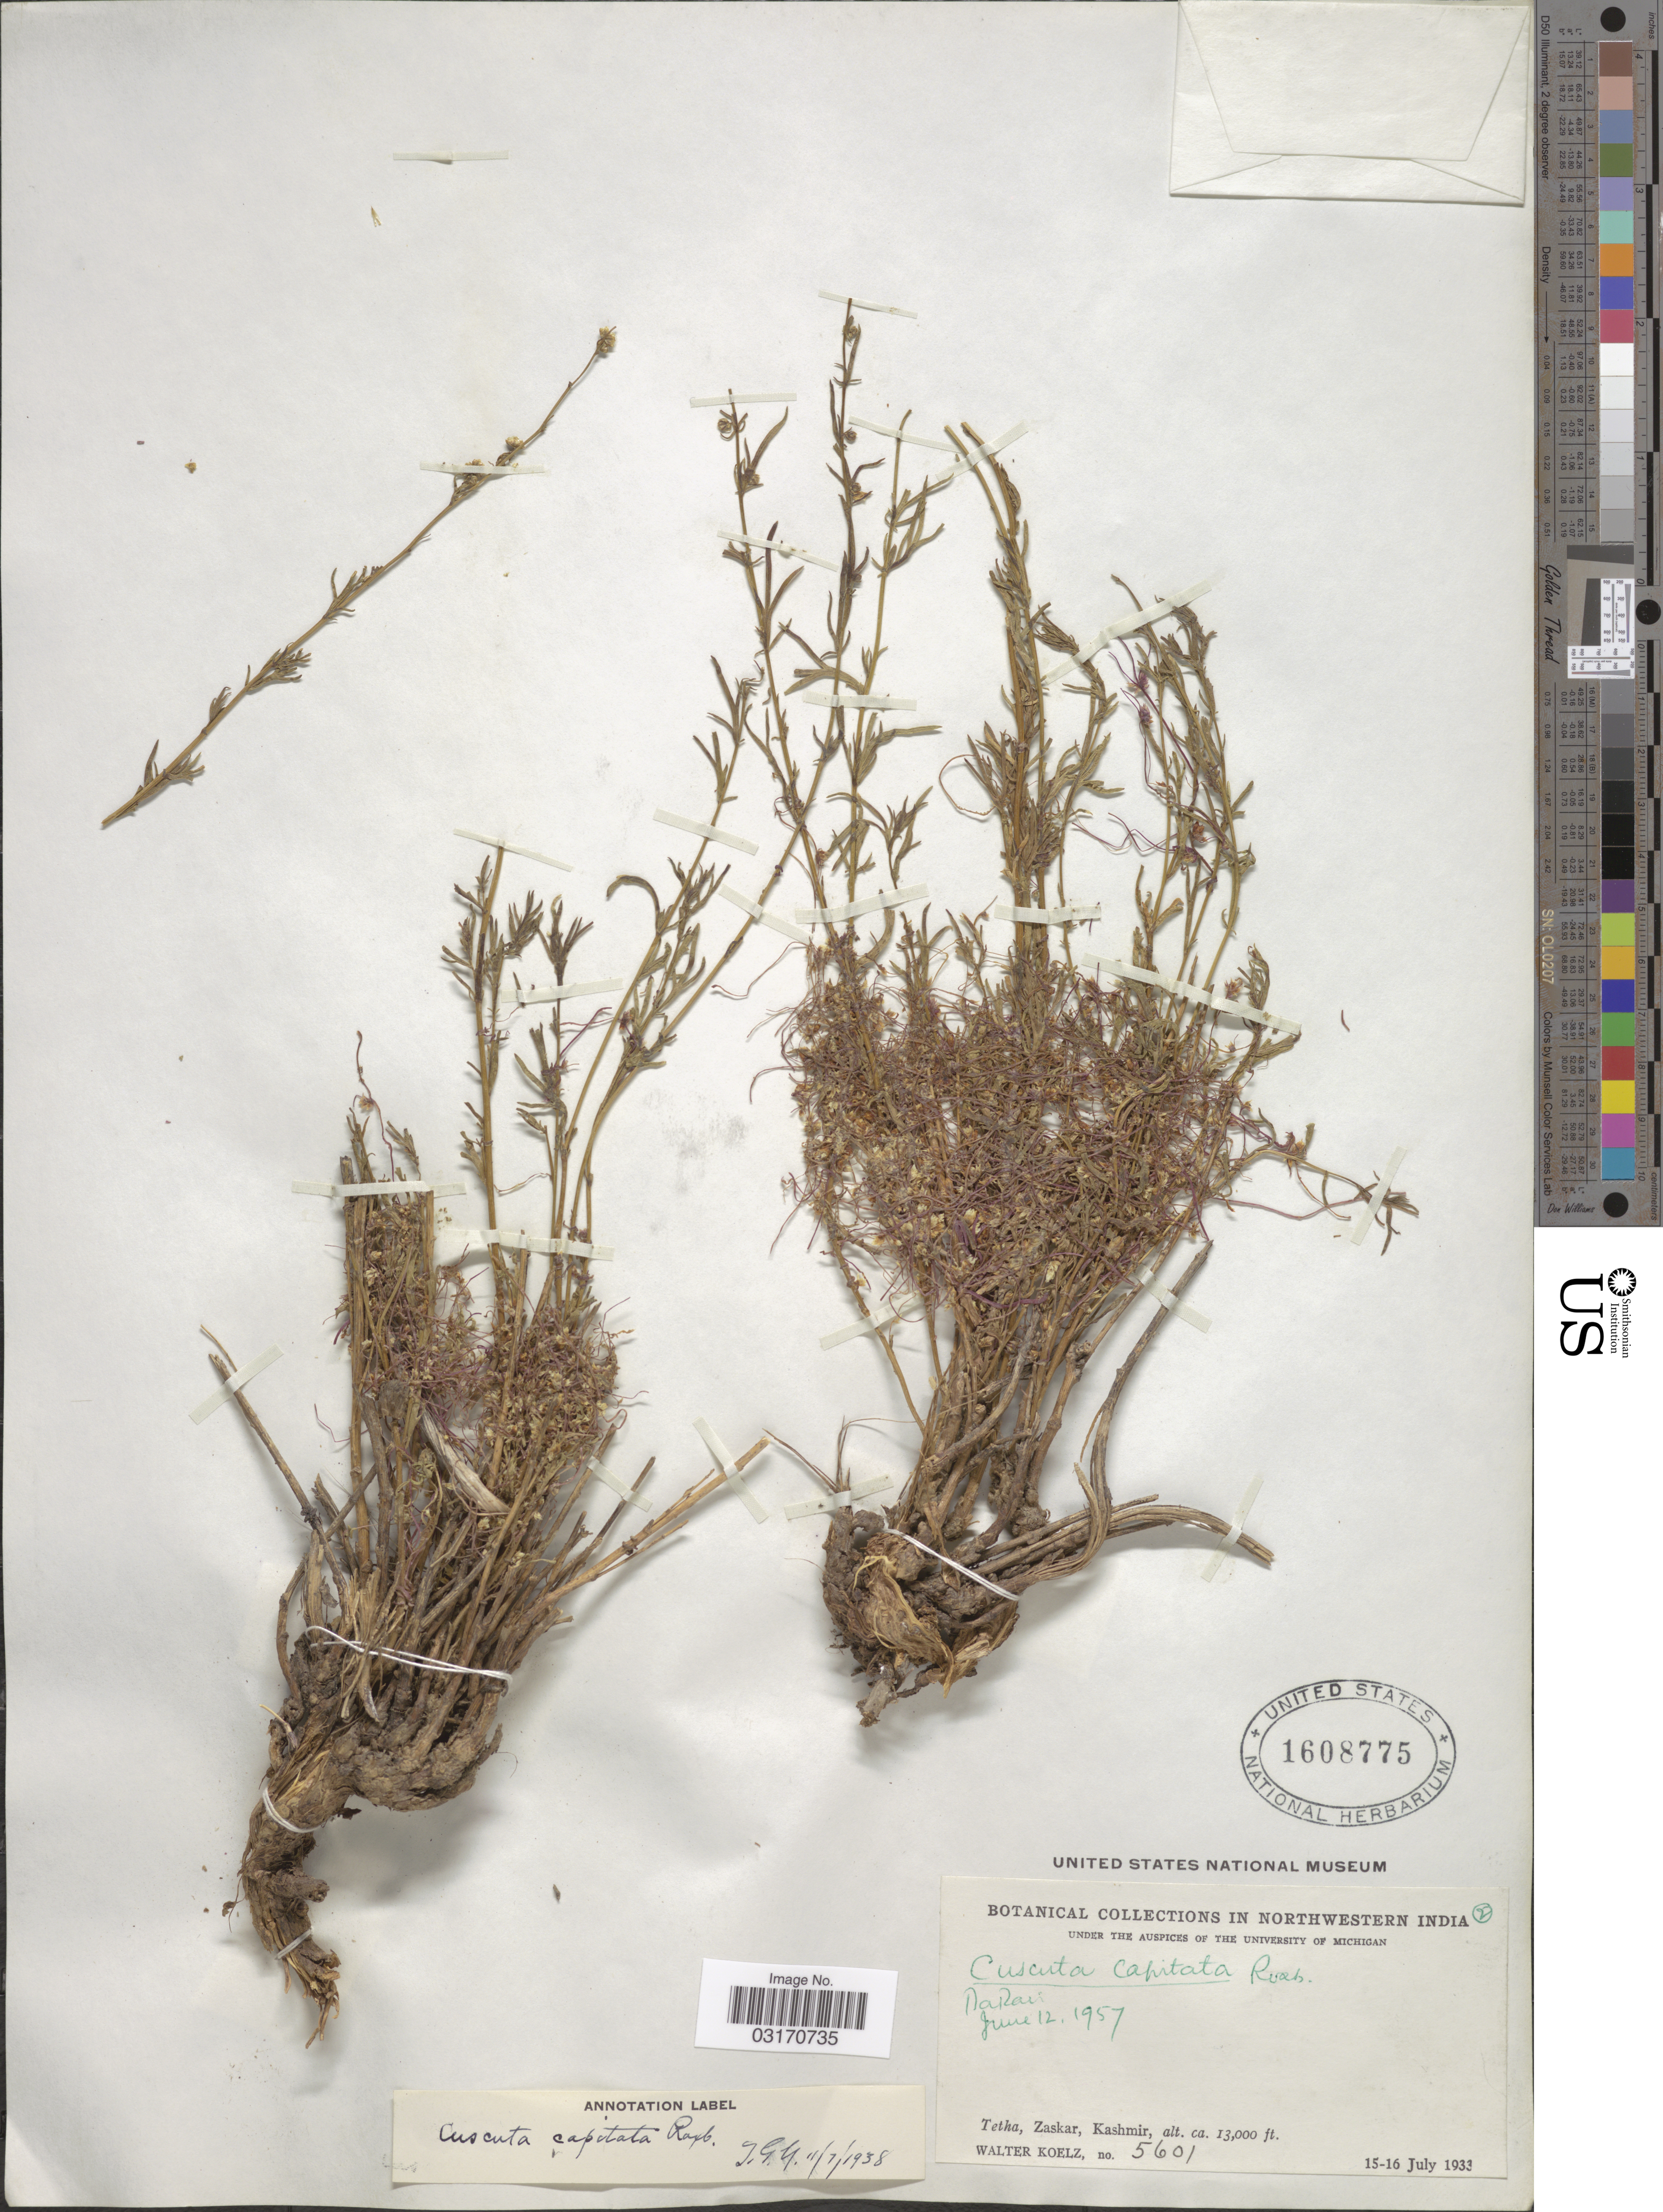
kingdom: Plantae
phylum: Tracheophyta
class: Magnoliopsida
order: Solanales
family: Convolvulaceae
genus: Cuscuta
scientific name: Cuscuta capitata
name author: Roxb.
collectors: W. N. Koelz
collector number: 5601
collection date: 1933-07-15/1933-07-16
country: India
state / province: Jammu and Kashmir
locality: Northwestern India. Tetha, Zaskar, Kashmir.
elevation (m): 3962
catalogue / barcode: US 1608775